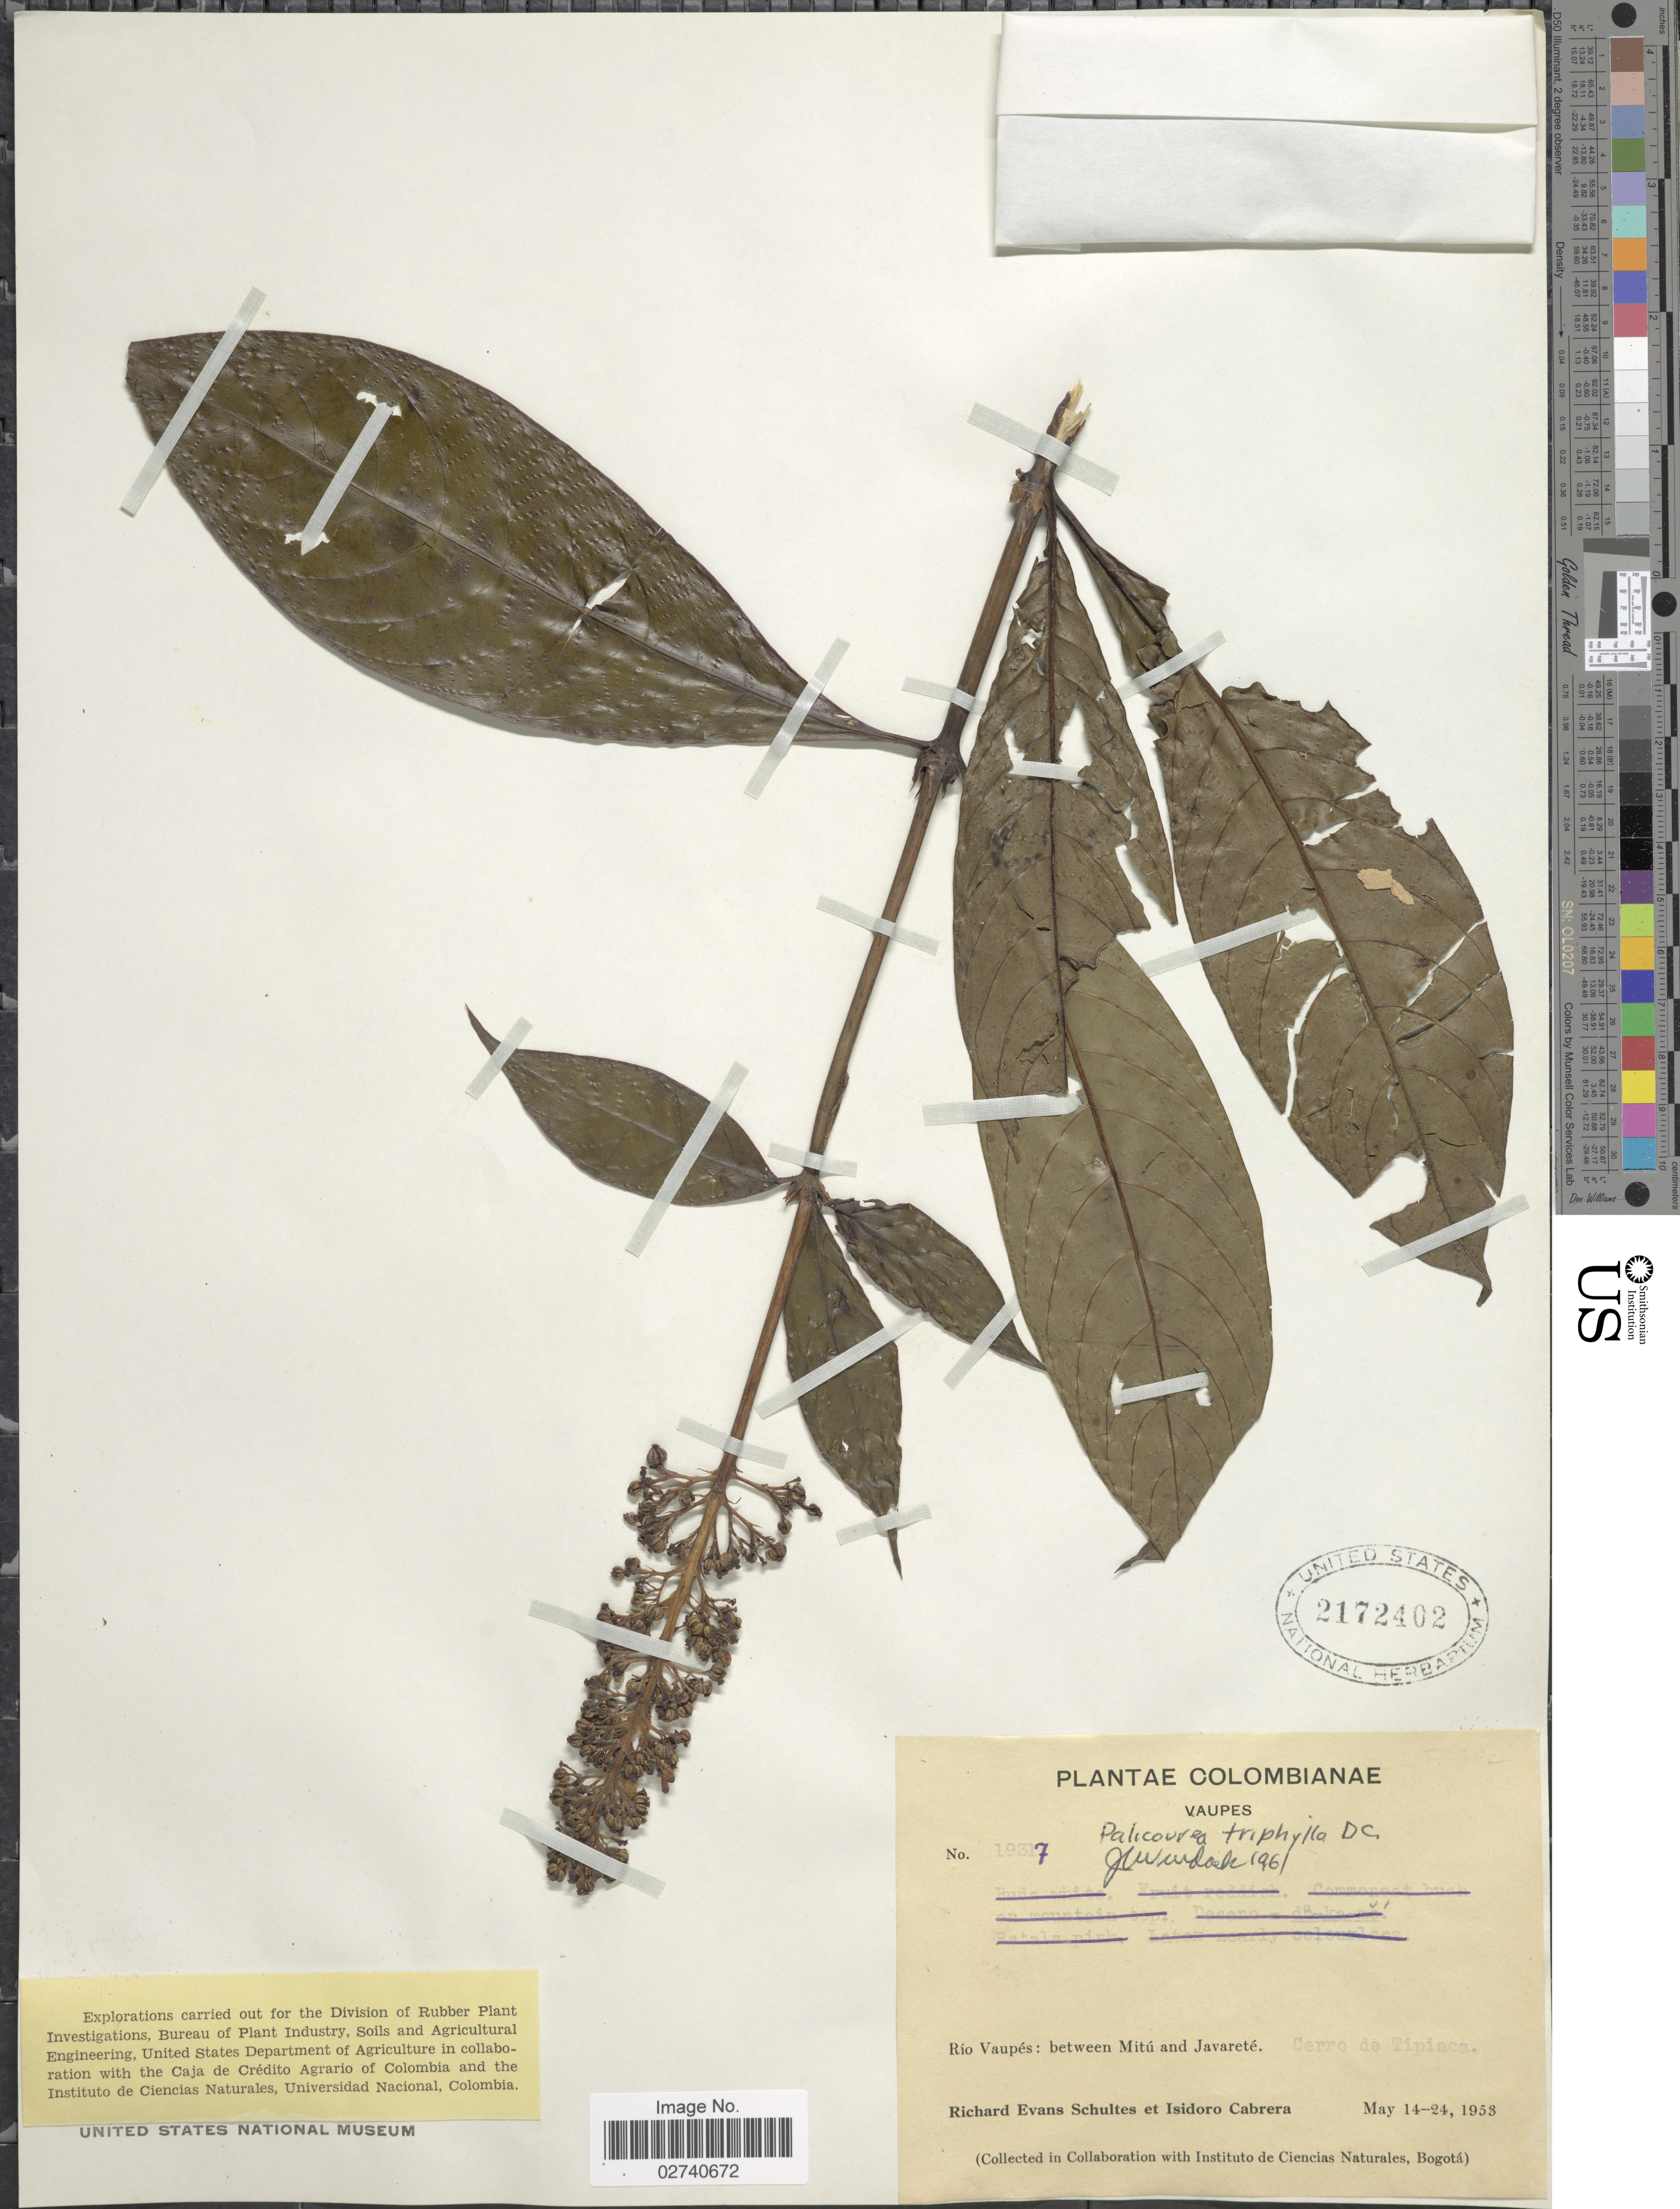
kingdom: Plantae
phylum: Tracheophyta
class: Magnoliopsida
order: Gentianales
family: Rubiaceae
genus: Palicourea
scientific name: Palicourea triphylla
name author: DC.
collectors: R. E. Schultes & I. Cabrera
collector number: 19317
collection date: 1953-05-14/1953-05-24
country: Colombia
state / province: Vaupés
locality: Rio Vaupes: between Mitu and Javarete. Cerro de Tipiaca.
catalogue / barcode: US 2172402